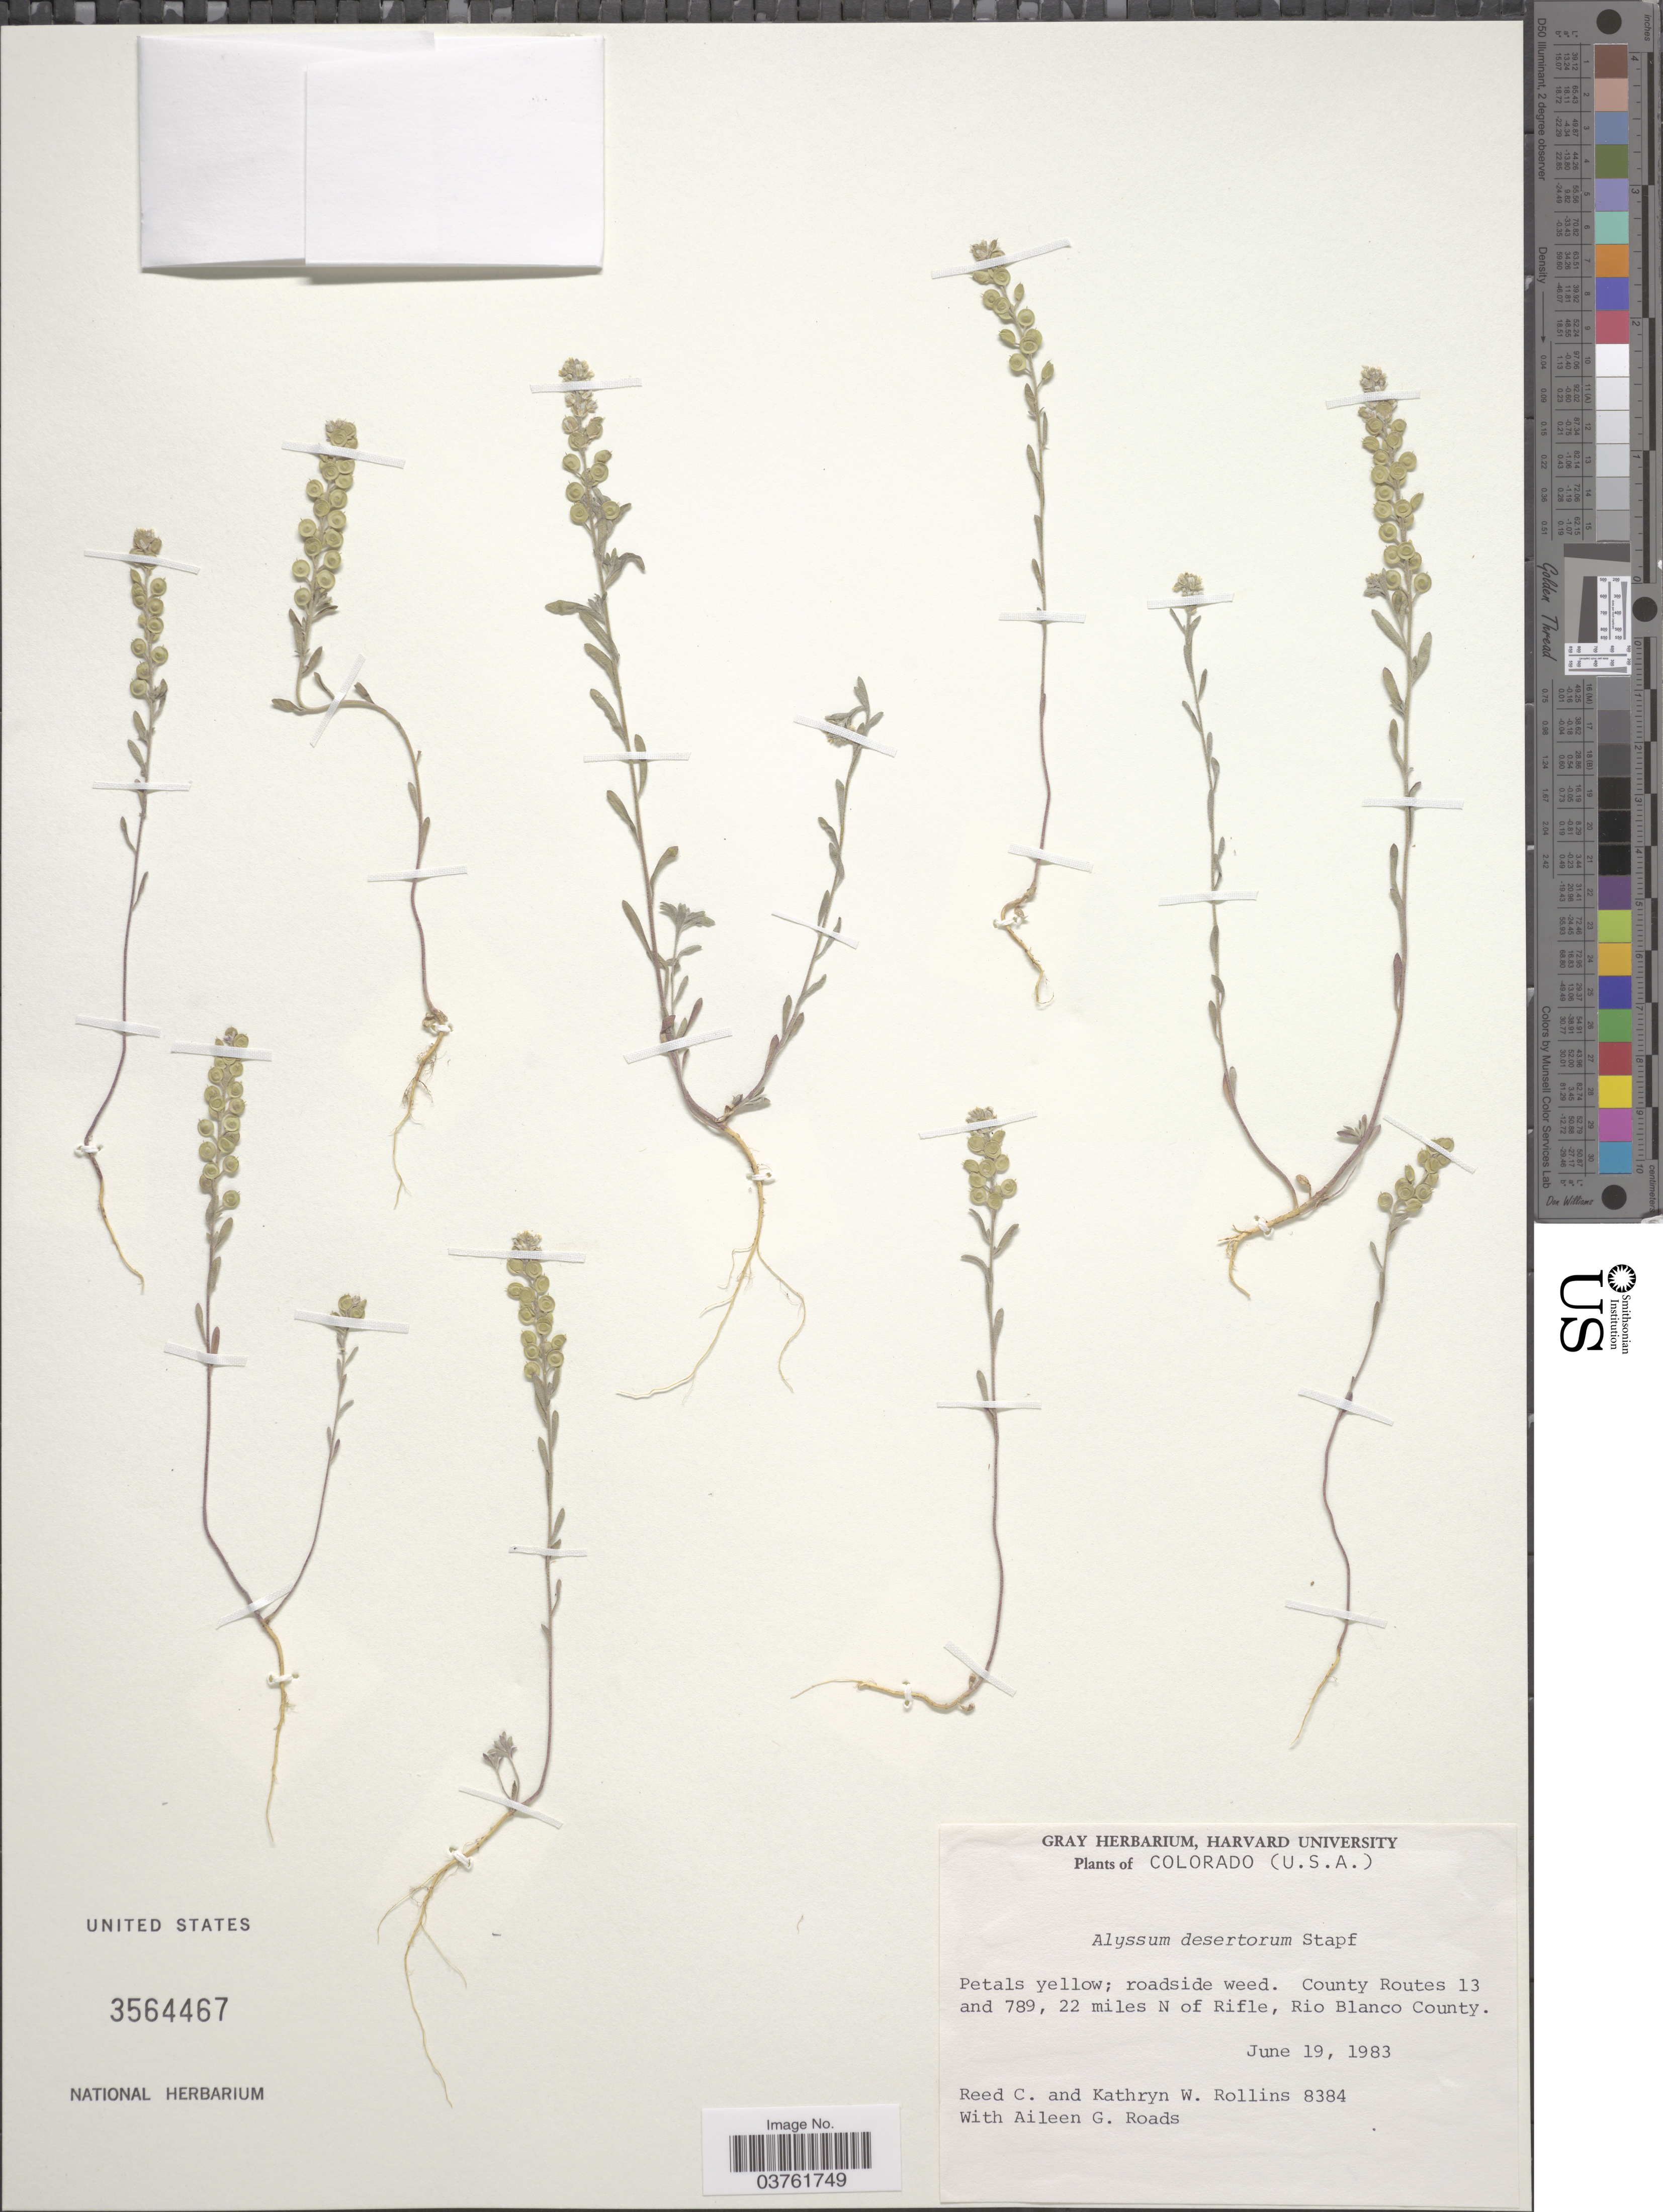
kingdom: Plantae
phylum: Tracheophyta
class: Magnoliopsida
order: Brassicales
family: Brassicaceae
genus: Alyssum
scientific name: Alyssum desertorum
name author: Stapf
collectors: R. C. Rollins, K. W. Rollins & A. Roads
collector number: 8384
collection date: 1983-06-19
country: United States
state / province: Colorado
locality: County Routes 13 and 789, 22 miles N of Rifle, Rio Blanco County.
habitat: roadside weed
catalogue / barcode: US 3564467